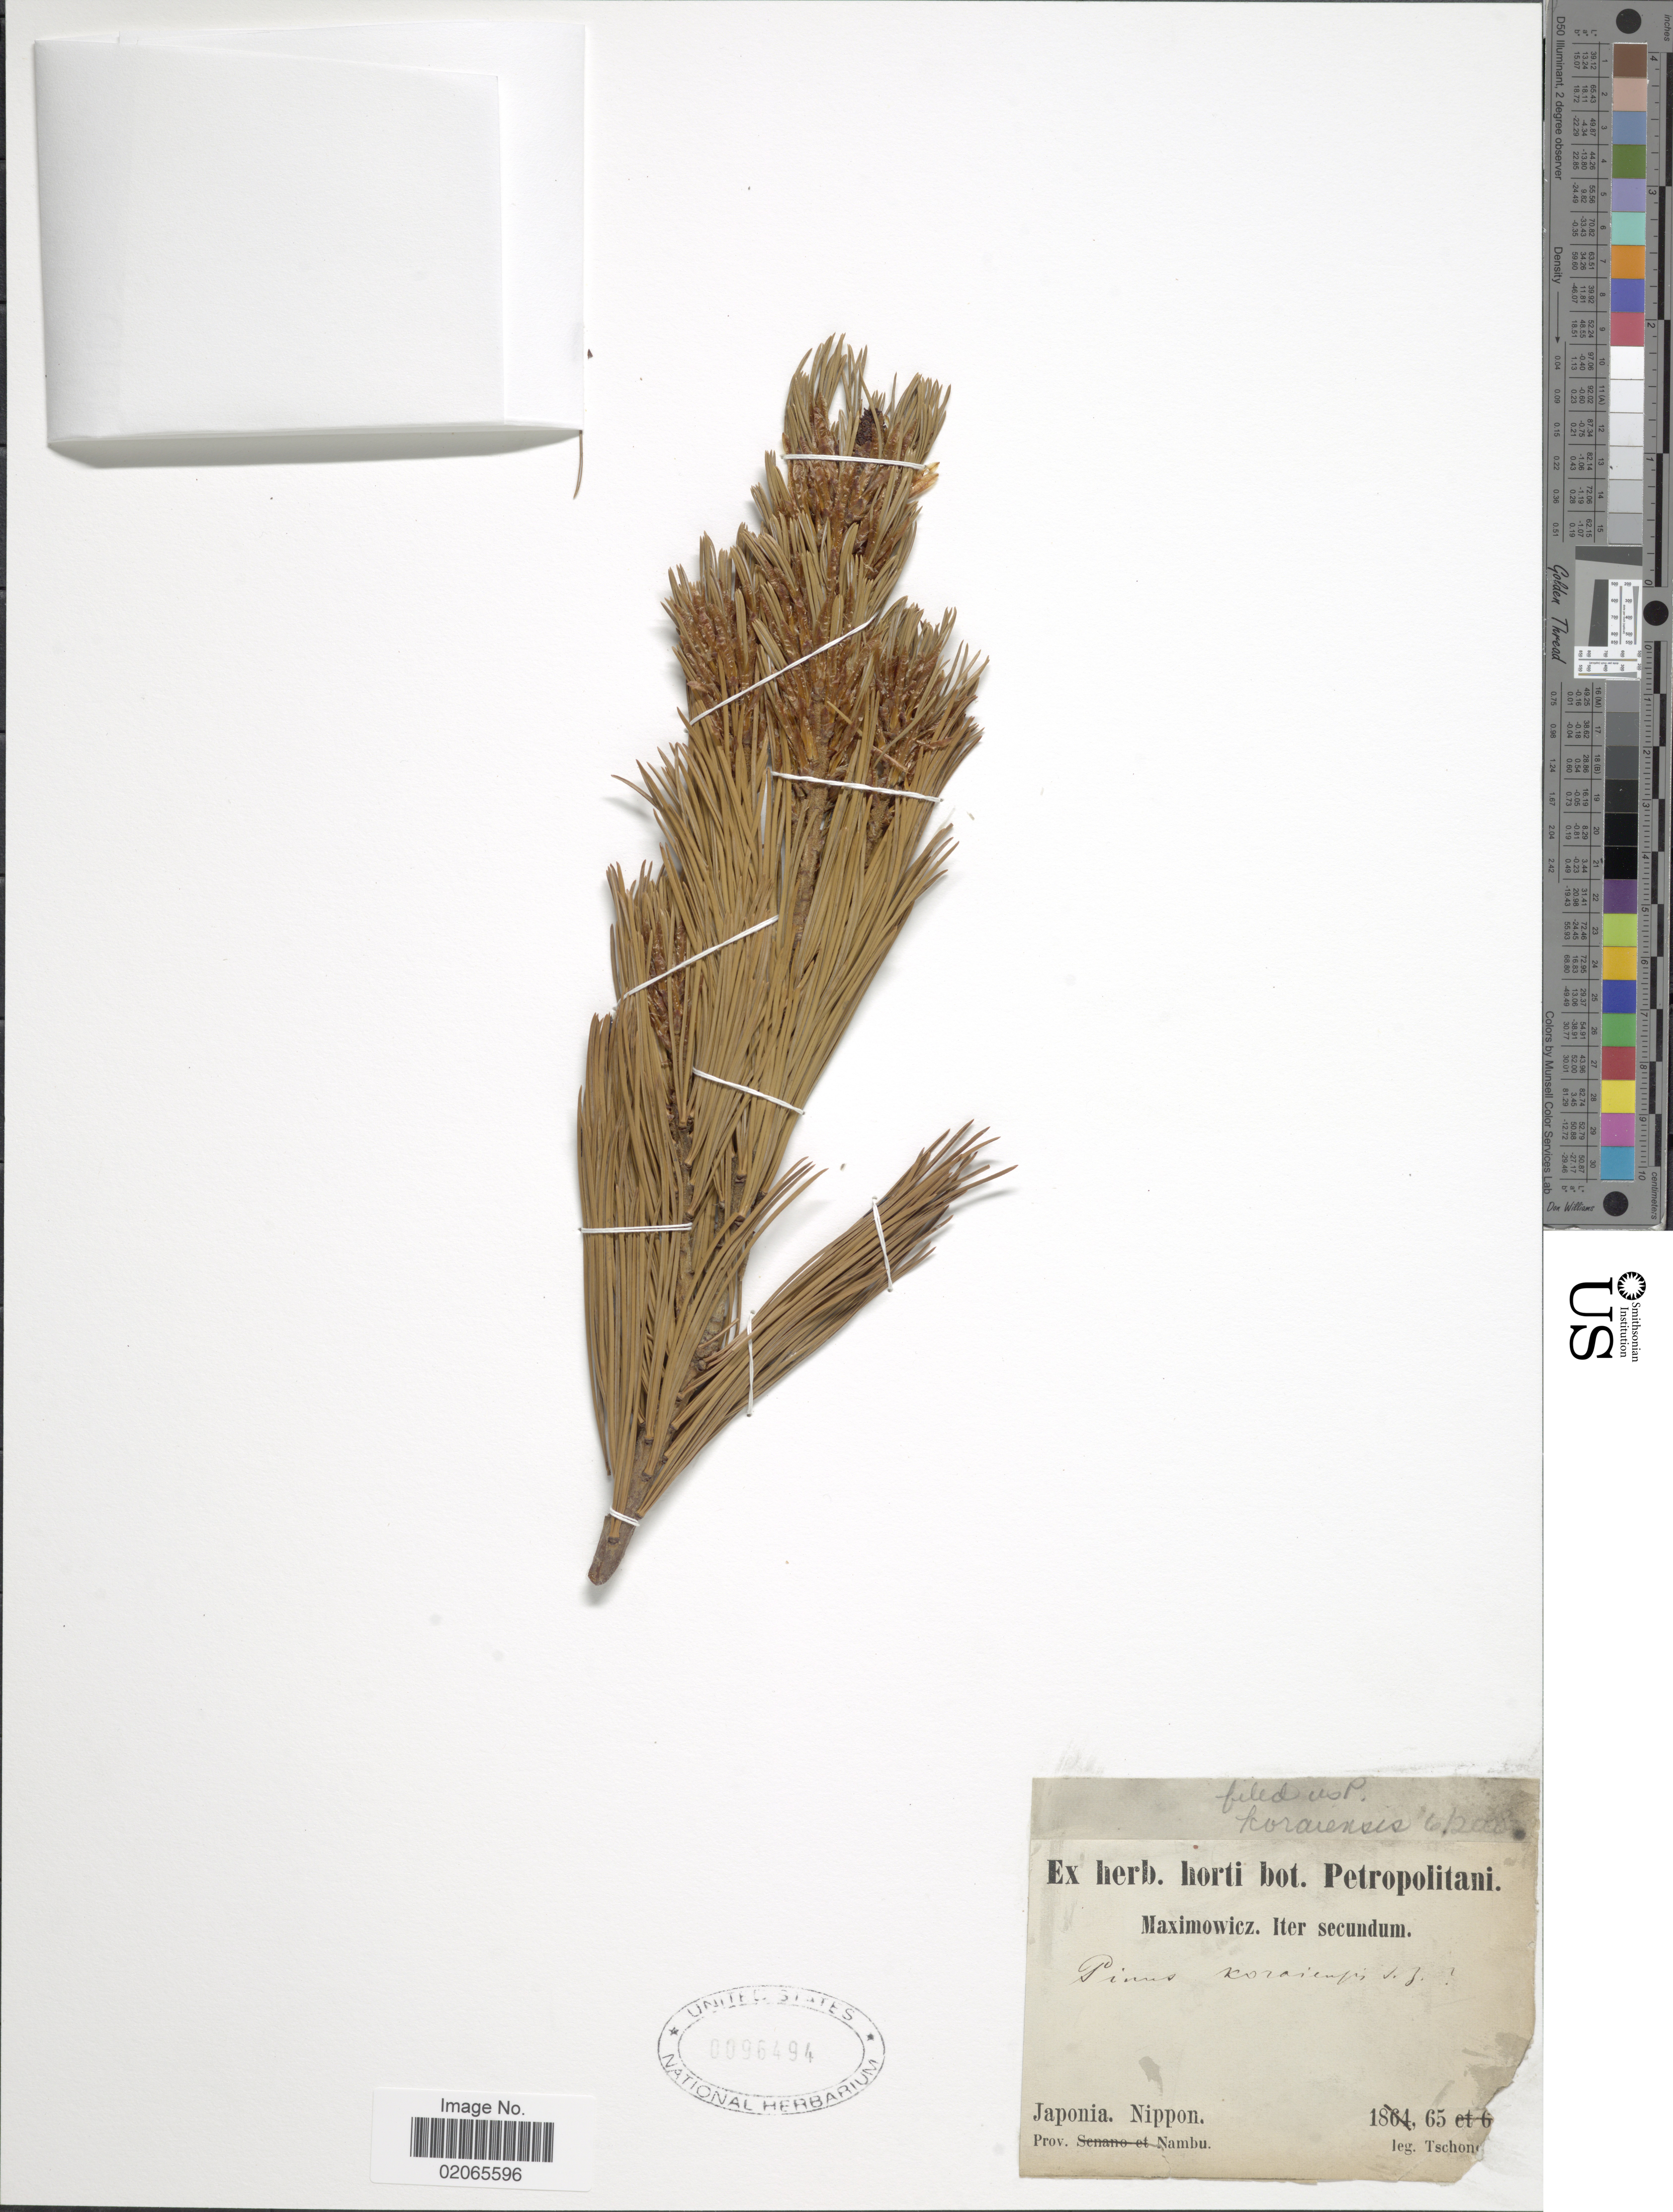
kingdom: Plantae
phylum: Tracheophyta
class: Pinopsida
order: Pinales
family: Pinaceae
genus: Pinus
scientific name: Pinus koraiensis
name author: Siebold & Zucc.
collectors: -. Tschonoski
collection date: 1865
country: Japan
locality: Nippon. Prov. Nambu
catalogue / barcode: US 96494